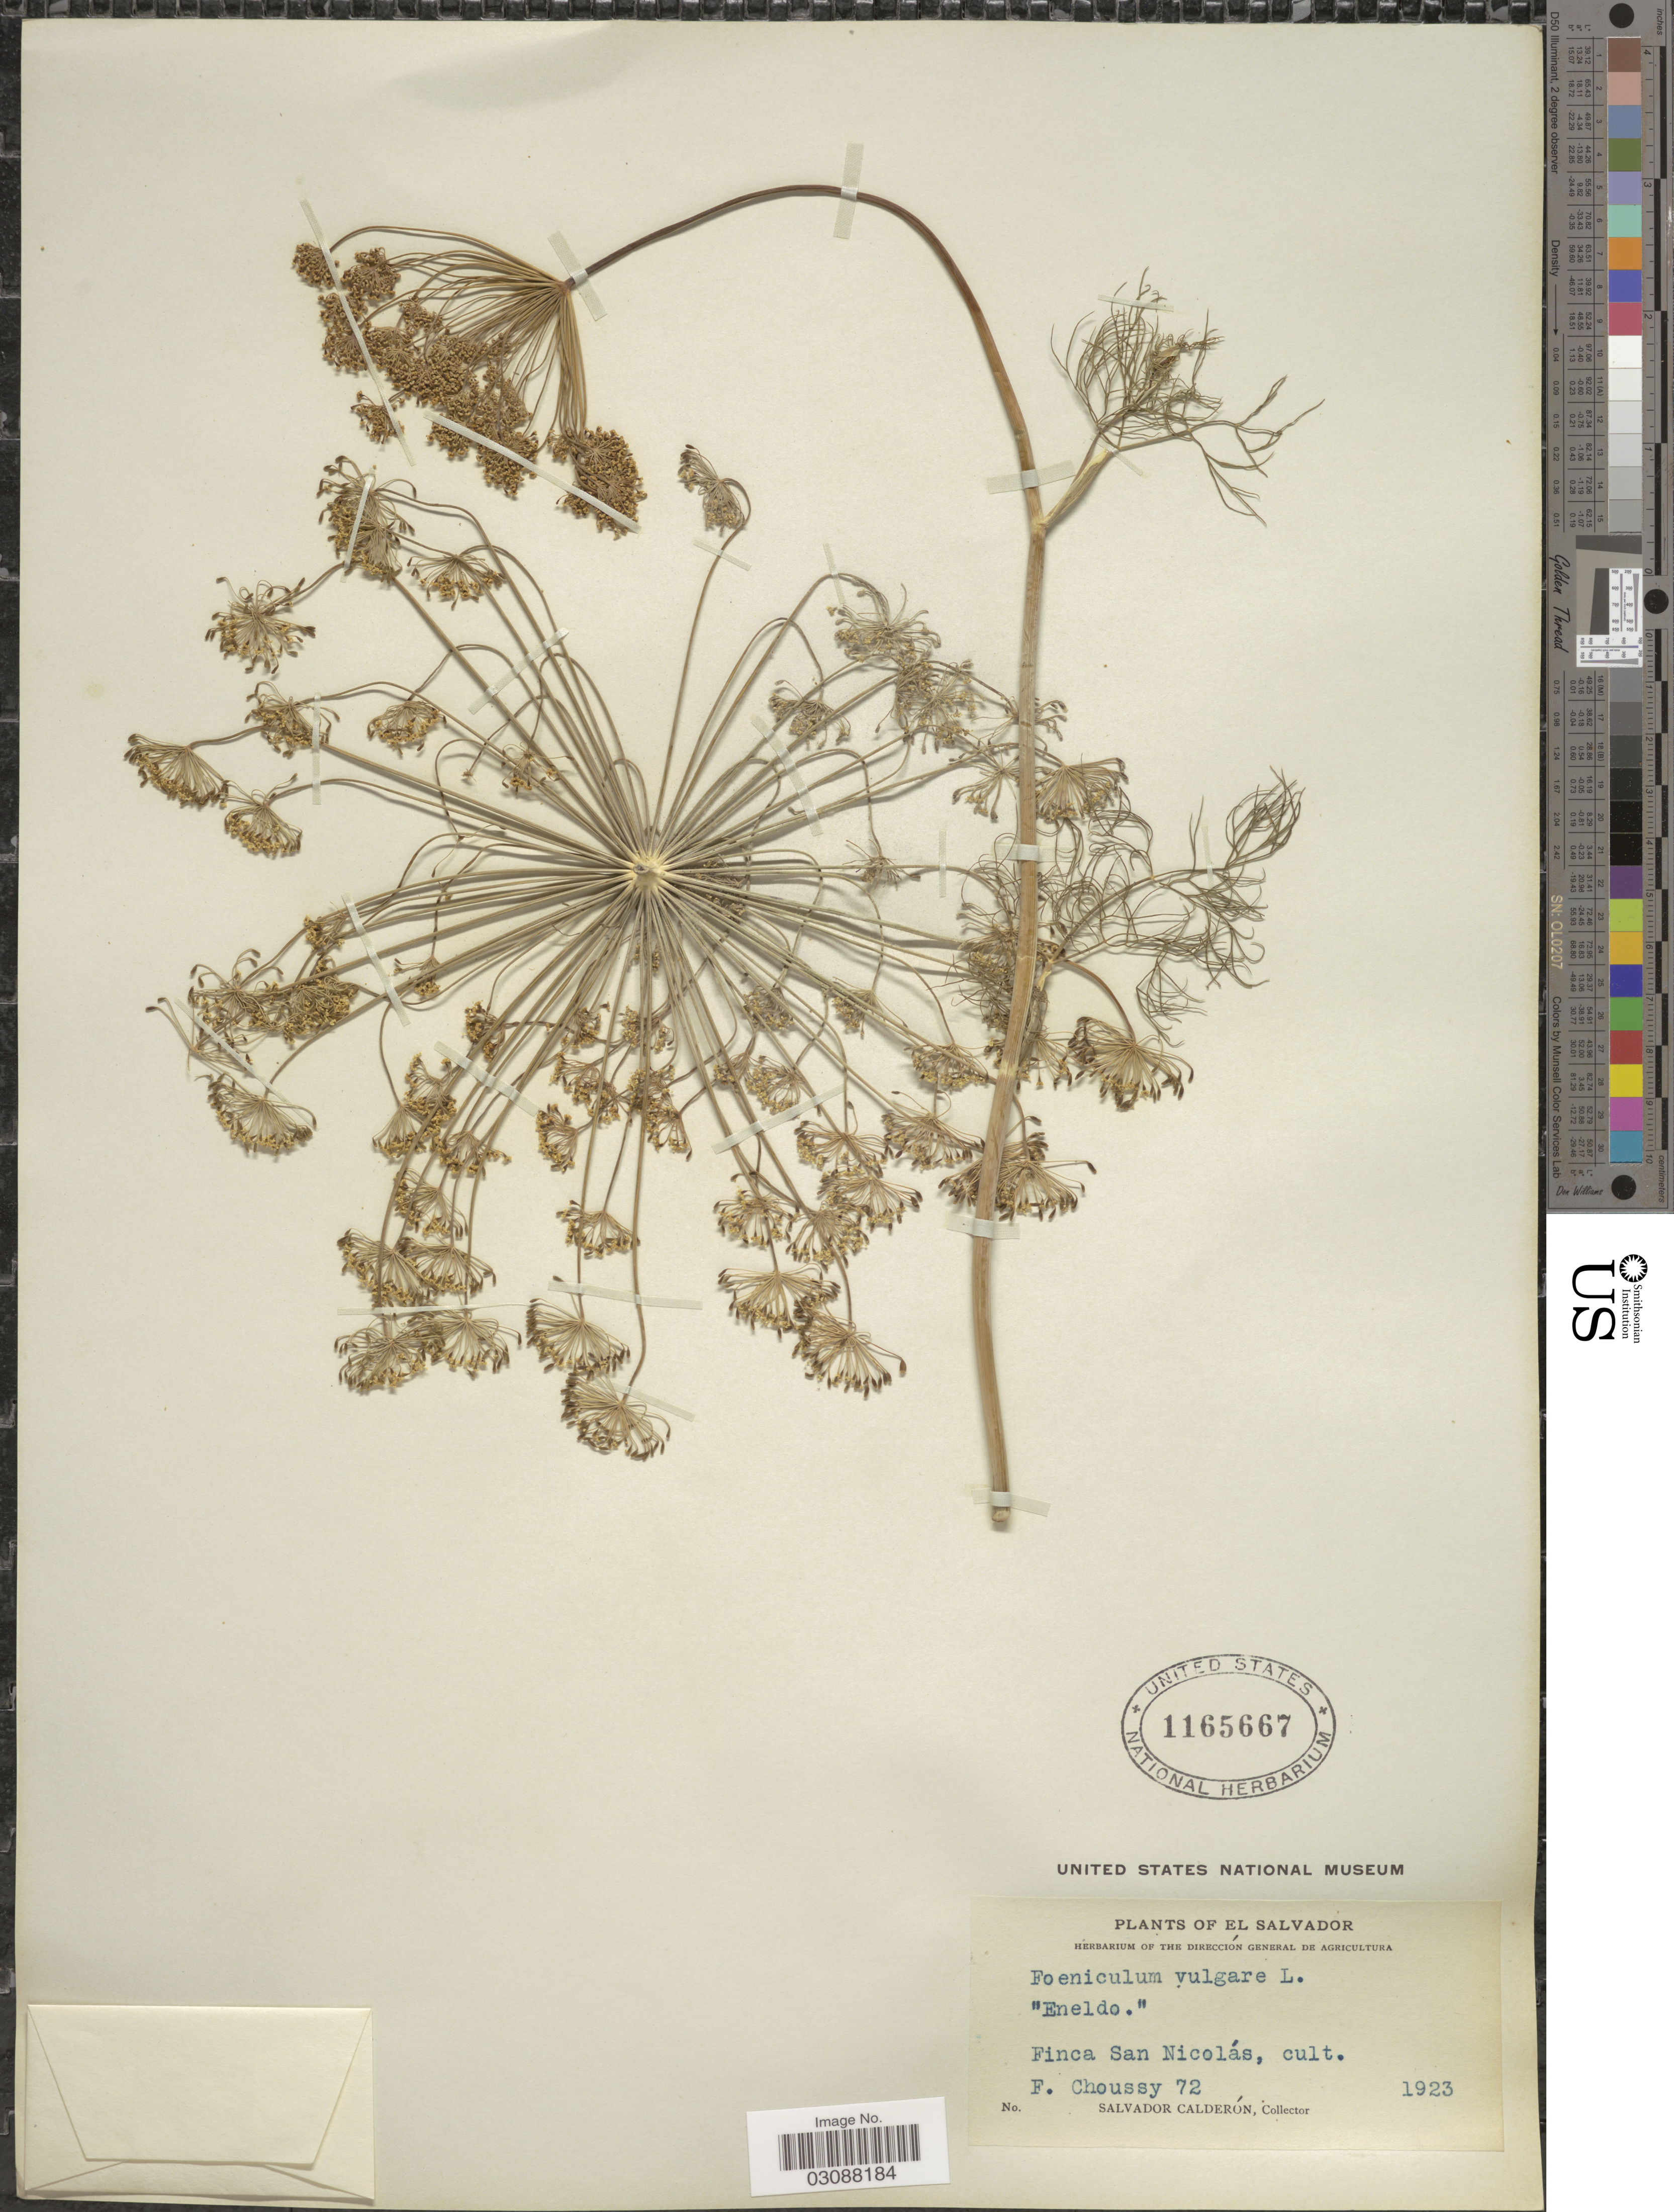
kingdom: Plantae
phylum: Tracheophyta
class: Magnoliopsida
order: Apiales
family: Apiaceae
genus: Foeniculum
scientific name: Foeniculum vulgare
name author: Mill.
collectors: F. Choussy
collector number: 72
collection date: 1923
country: El Salvador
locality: Finca San Nicolás.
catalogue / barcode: US 1165667